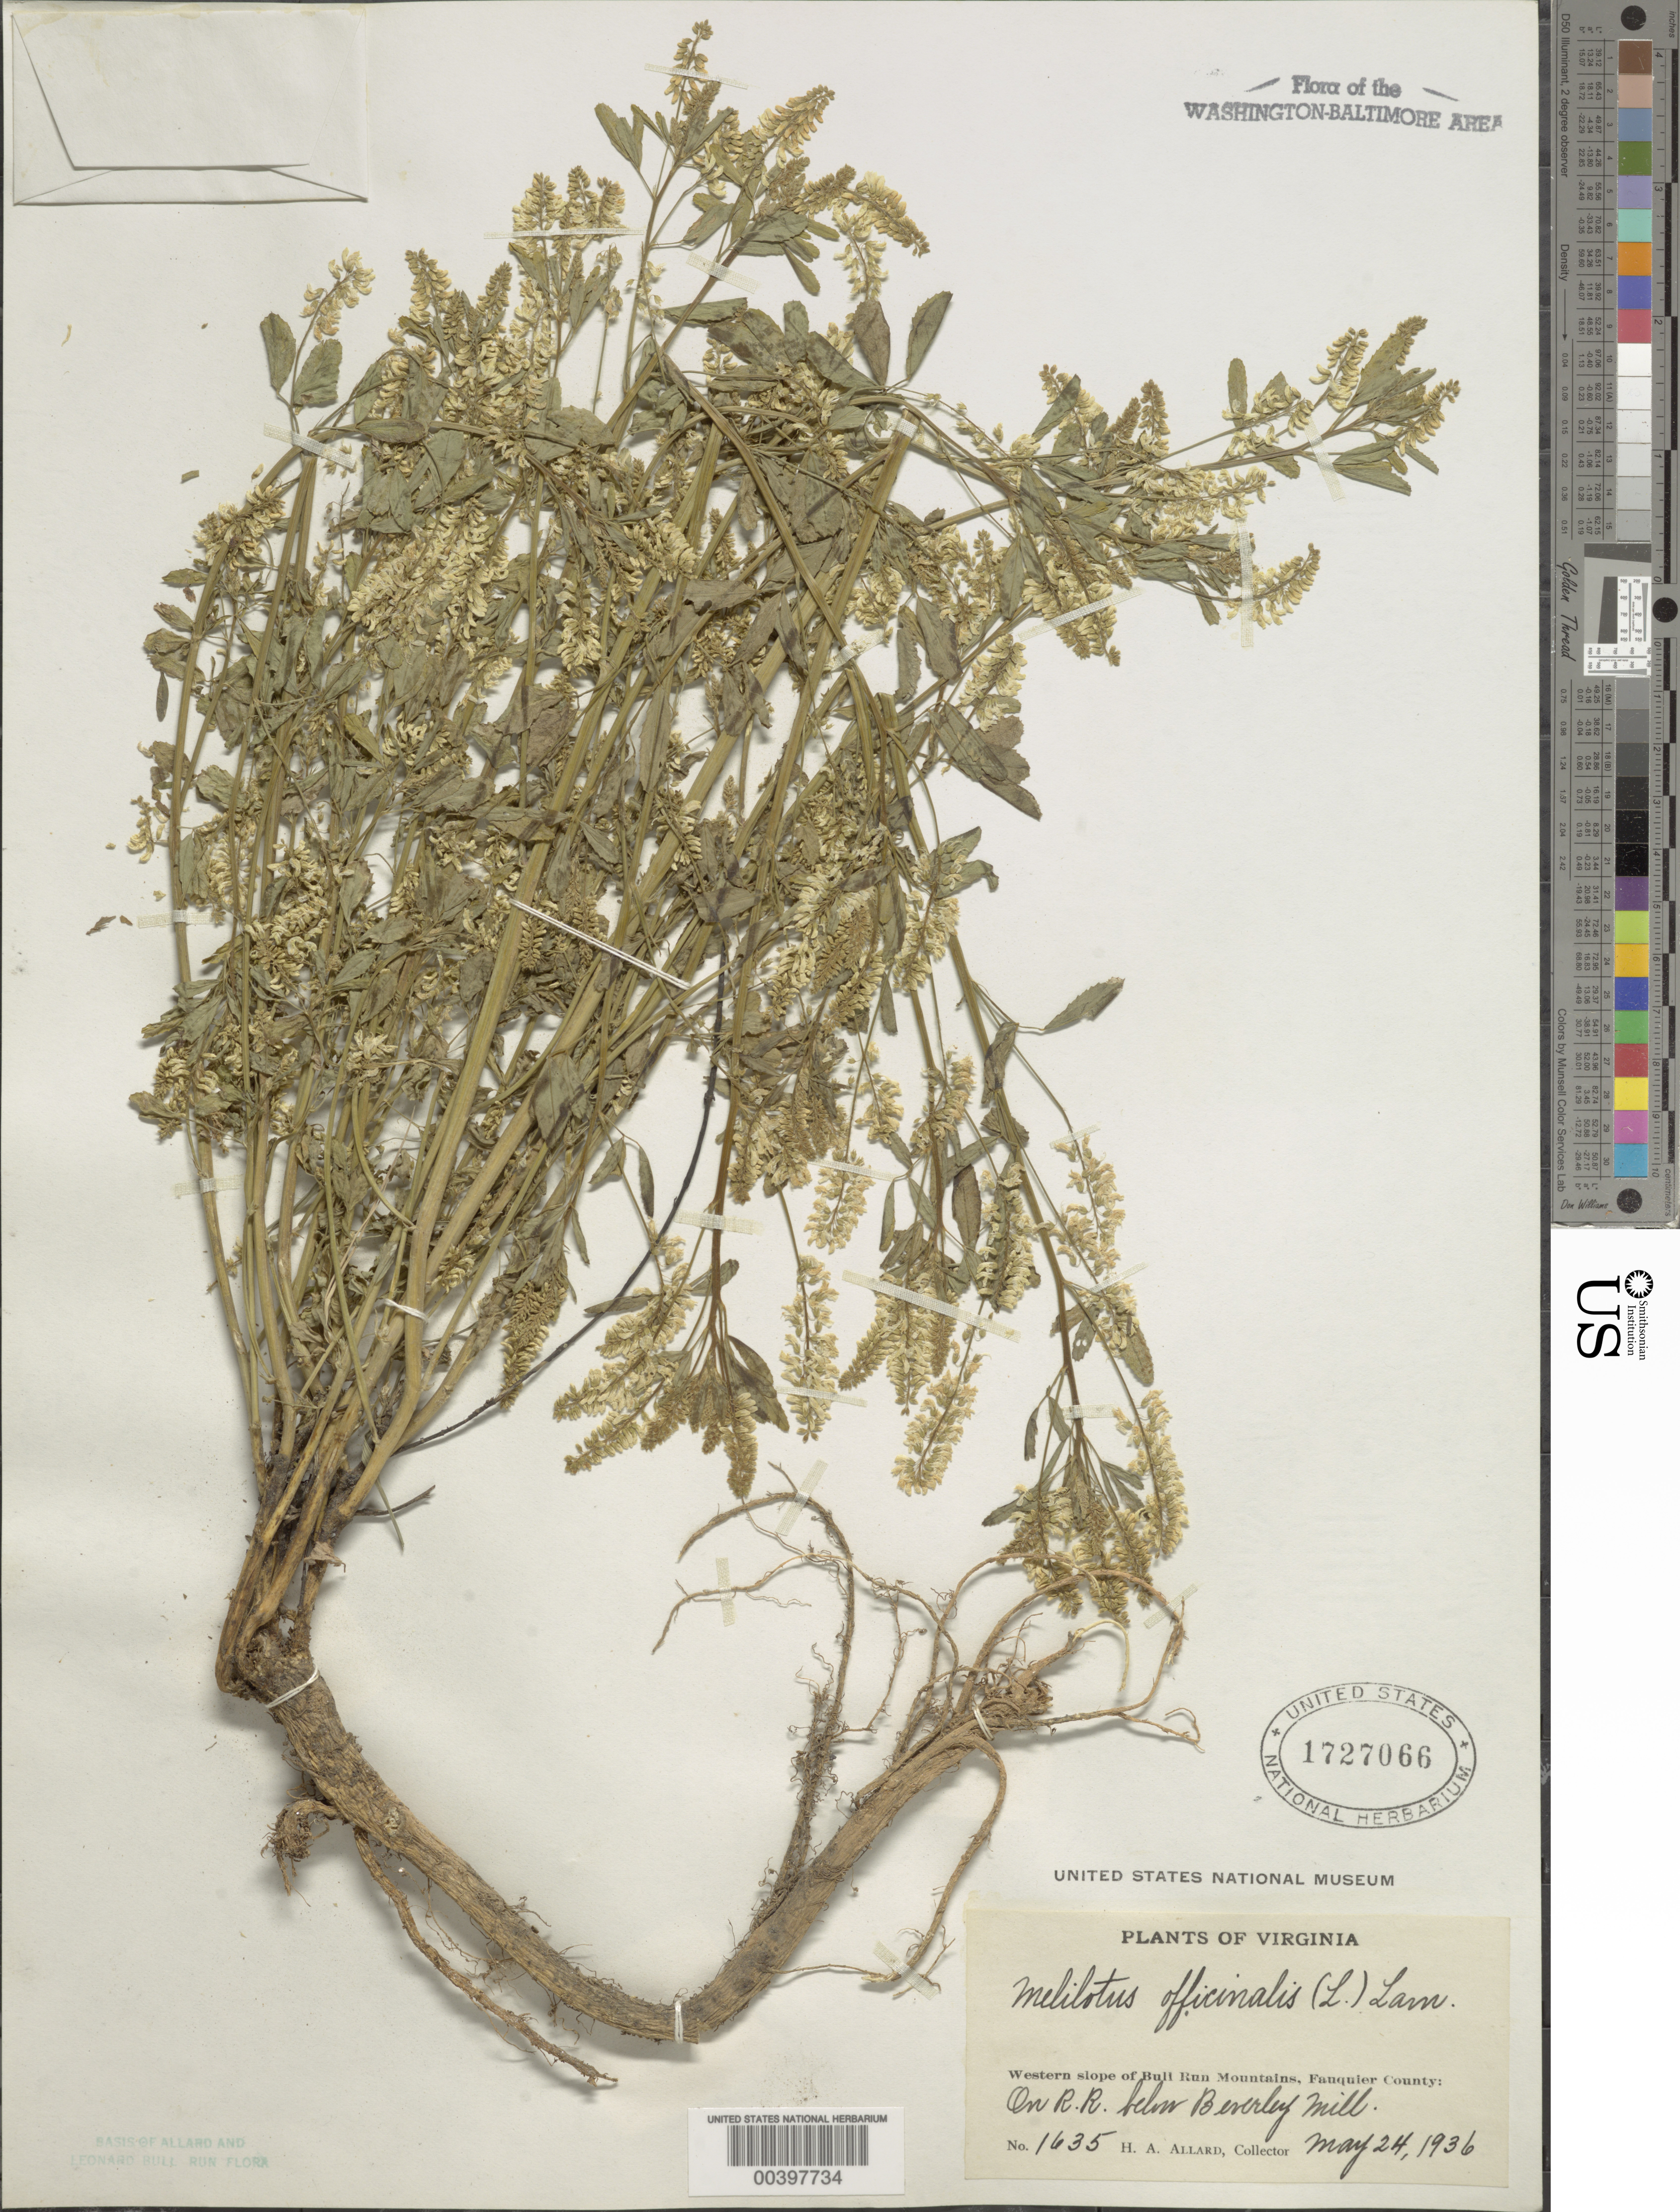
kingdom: Plantae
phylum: Tracheophyta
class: Magnoliopsida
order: Fabales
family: Fabaceae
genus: Melilotus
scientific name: Melilotus officinalis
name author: (L.) Lam.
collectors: H. A. Allard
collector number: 1635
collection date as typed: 24 May 1936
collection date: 1936-05-24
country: United States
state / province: Virginia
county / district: Fauquier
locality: Railroad below Beverley Mill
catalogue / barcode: US 1727066